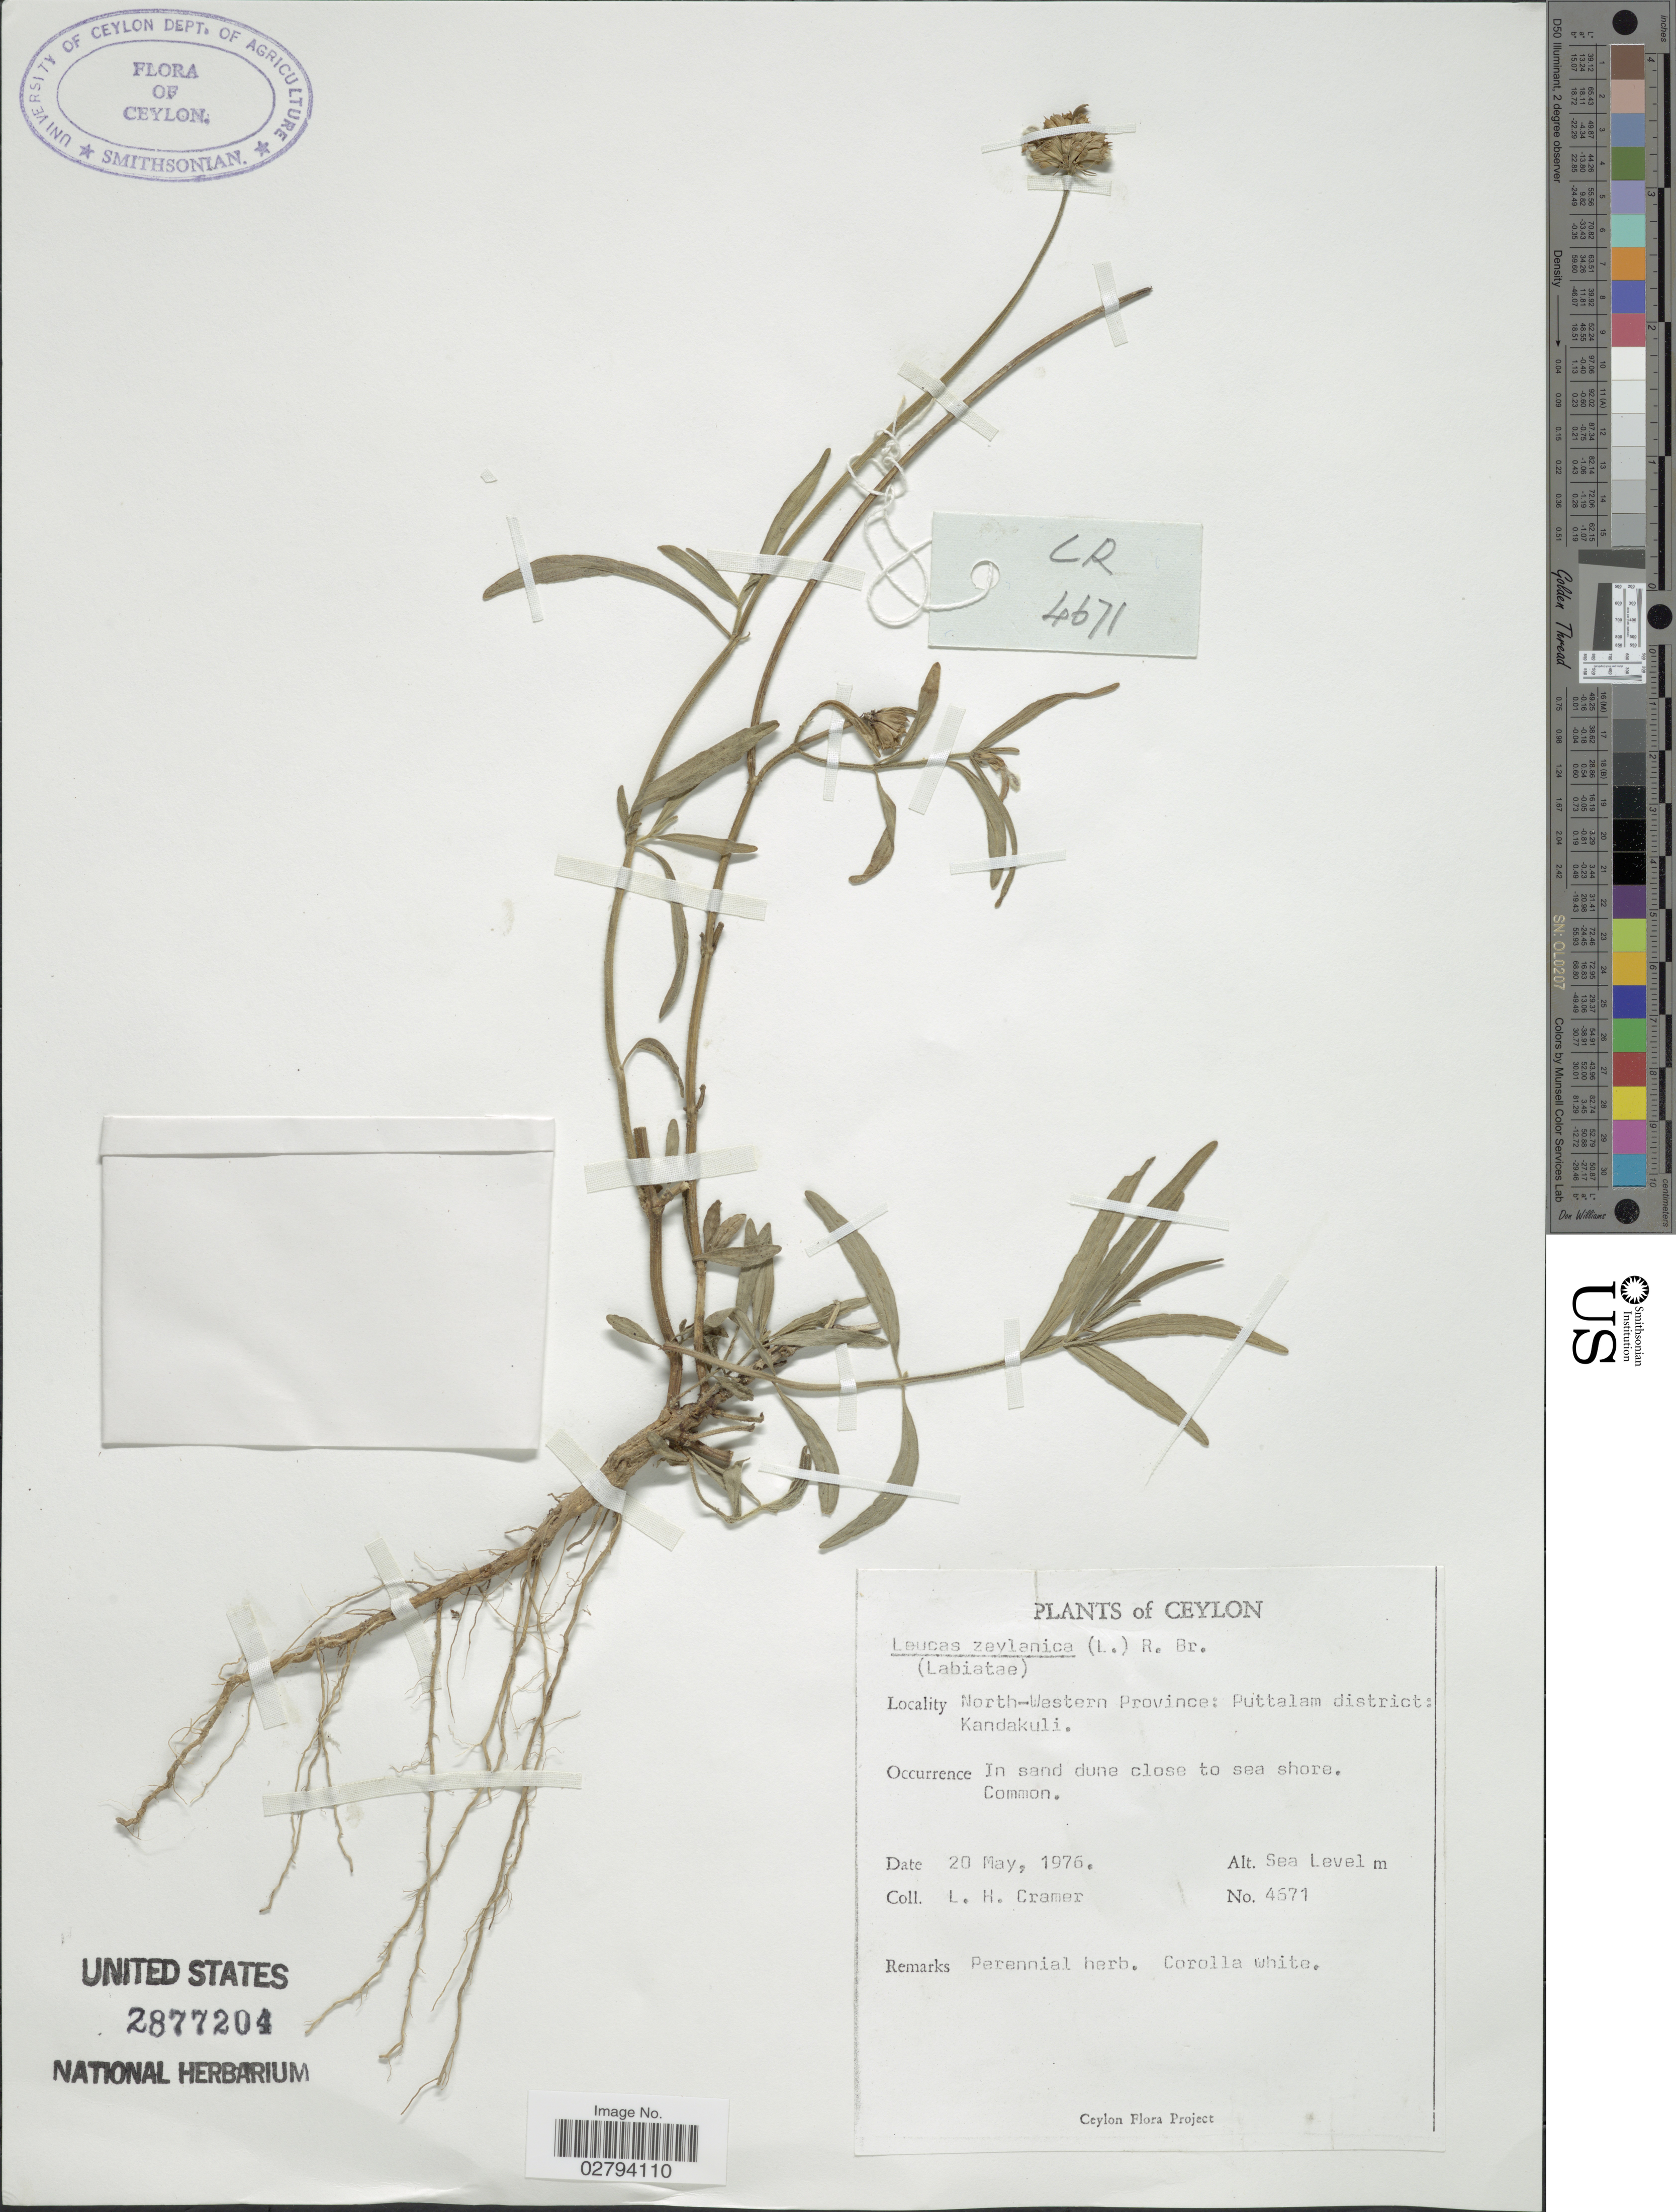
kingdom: Plantae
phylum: Tracheophyta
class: Magnoliopsida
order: Lamiales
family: Lamiaceae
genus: Leucas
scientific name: Leucas zeylanica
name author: (L.) W.T. Aiton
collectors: L. H. Cramer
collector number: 4671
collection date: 1976-05-20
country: Sri Lanka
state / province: North Western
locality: Ceylon, North-Western Province: Puttalam district: Kandakuli.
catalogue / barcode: US 2877204